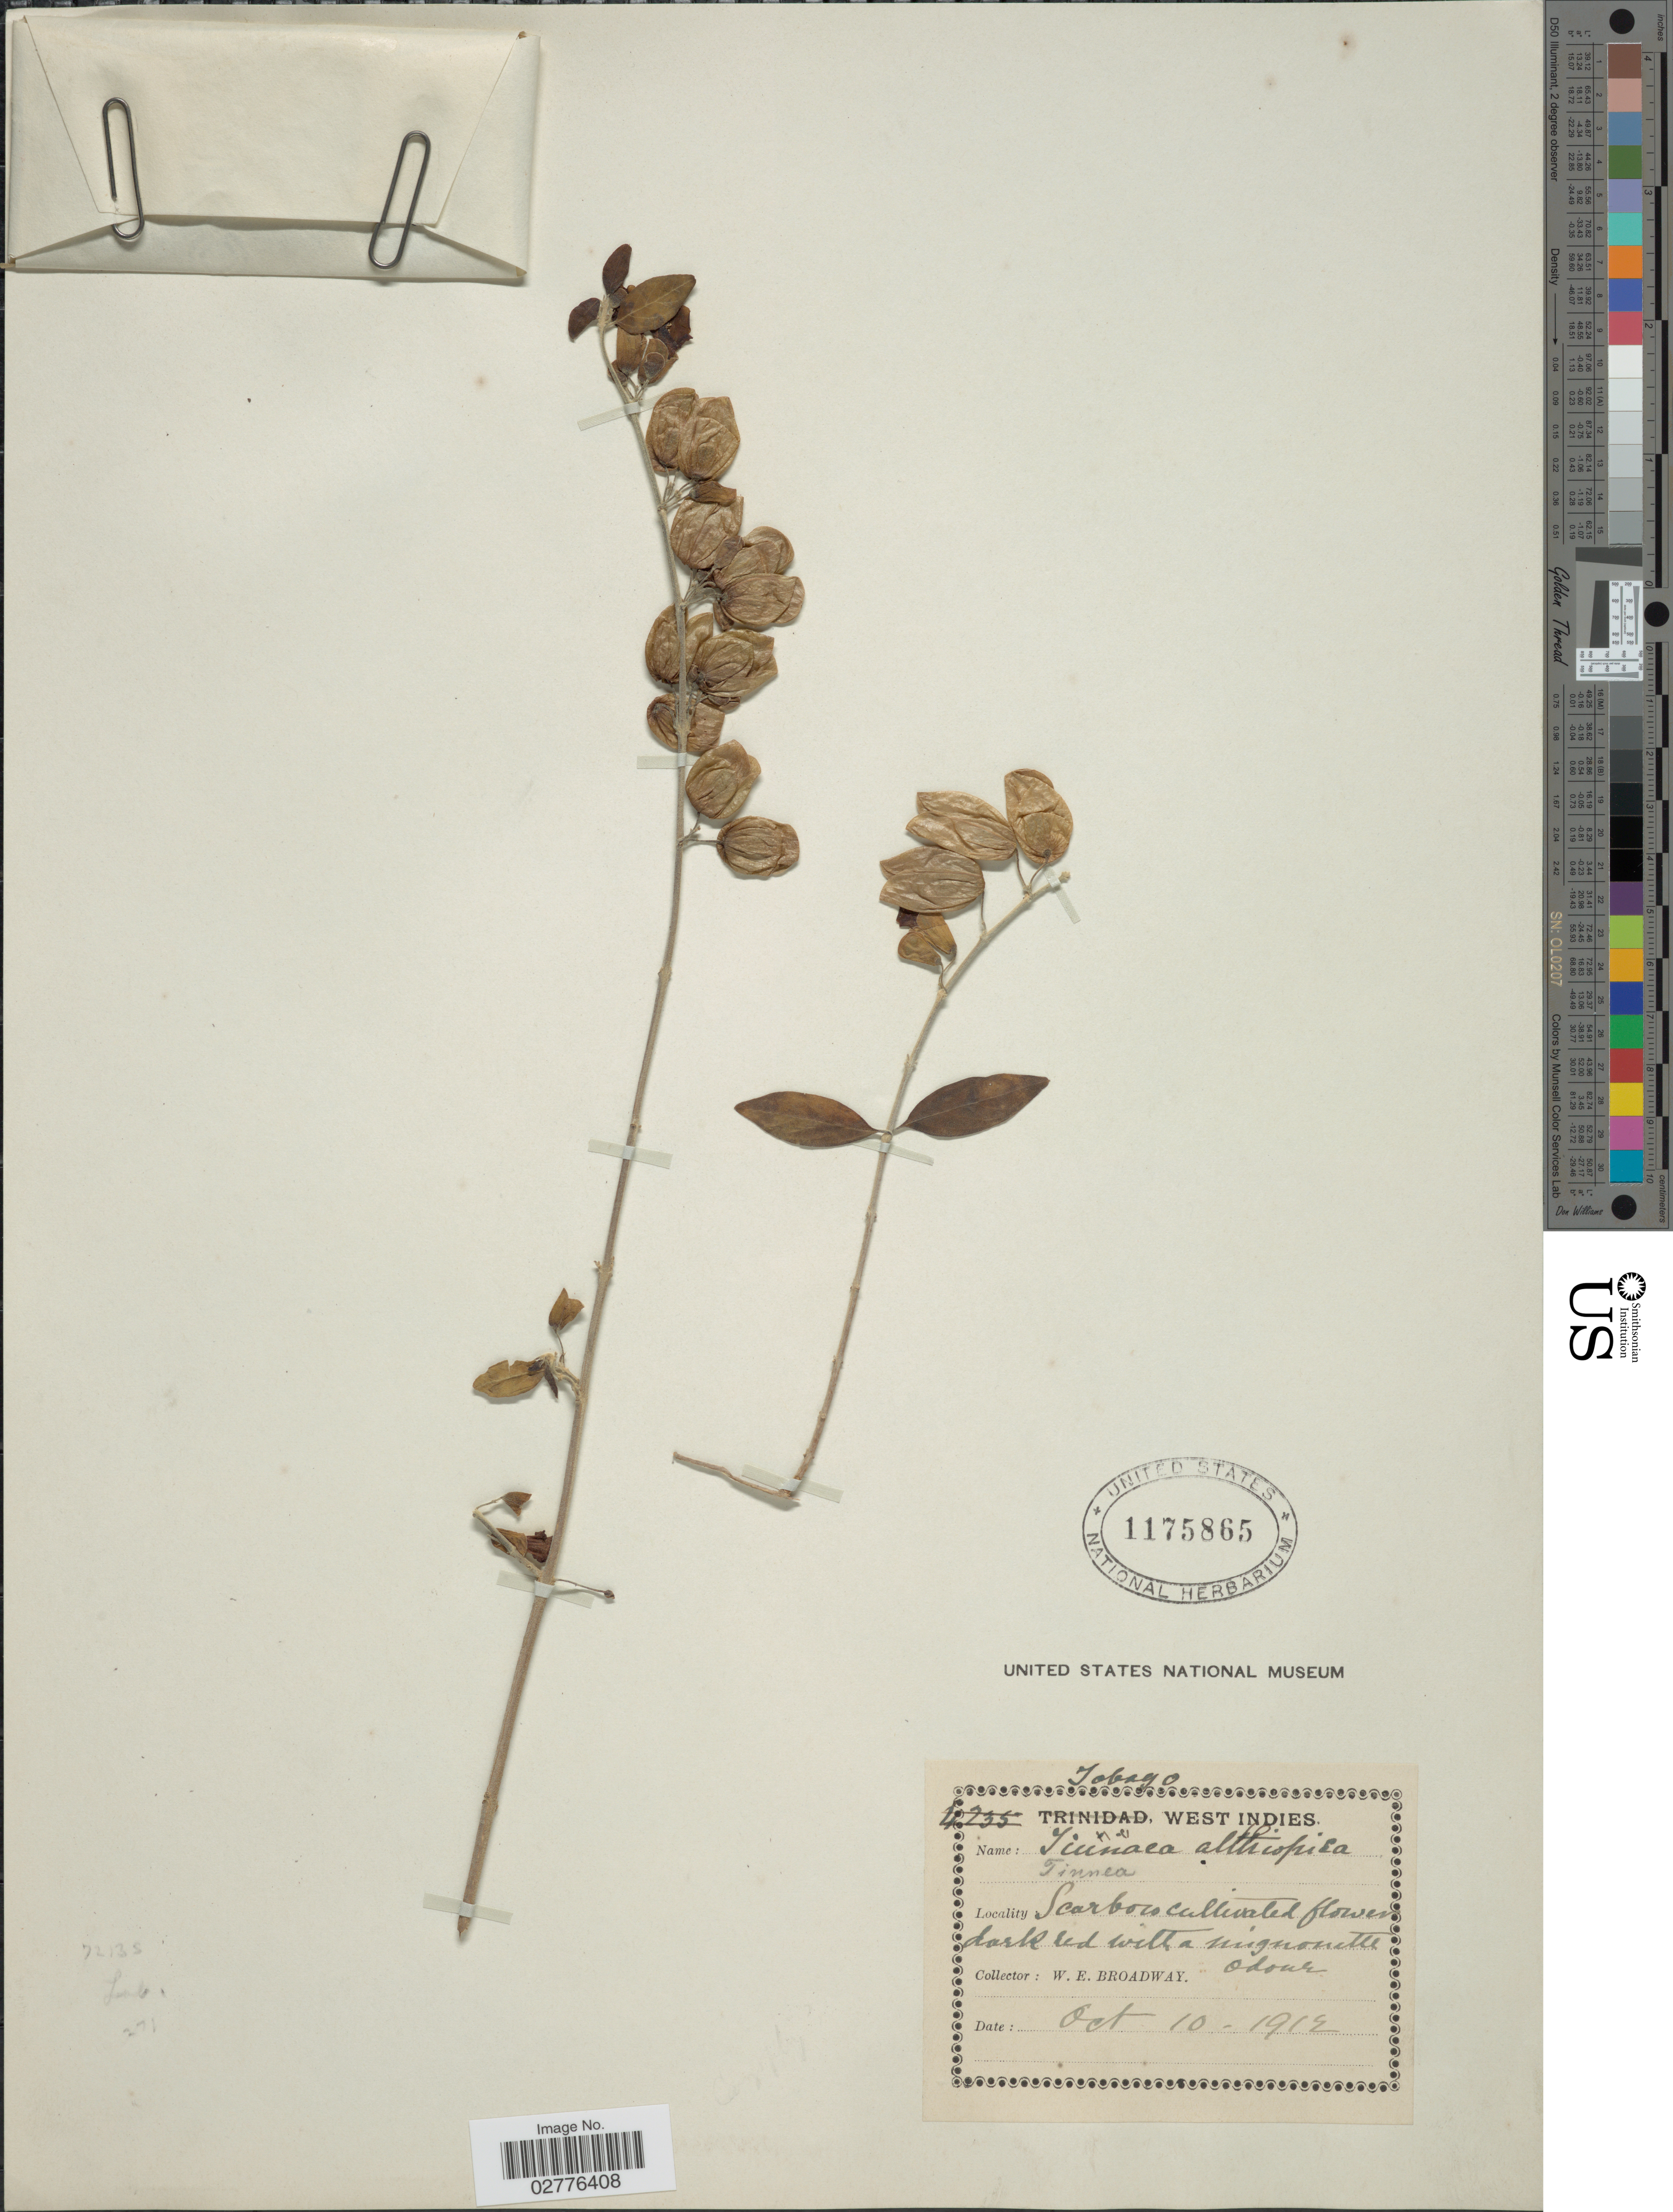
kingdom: Plantae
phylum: Tracheophyta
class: Magnoliopsida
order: Lamiales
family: Lamiaceae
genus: Tinnea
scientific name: Tinnea aethiopica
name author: Kotschy ex Hook. f.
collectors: W. E. Broadway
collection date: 1912-10-10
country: Trinidad and Tobago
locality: Tobago, West Indies. Scarboco.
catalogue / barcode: US 1175865